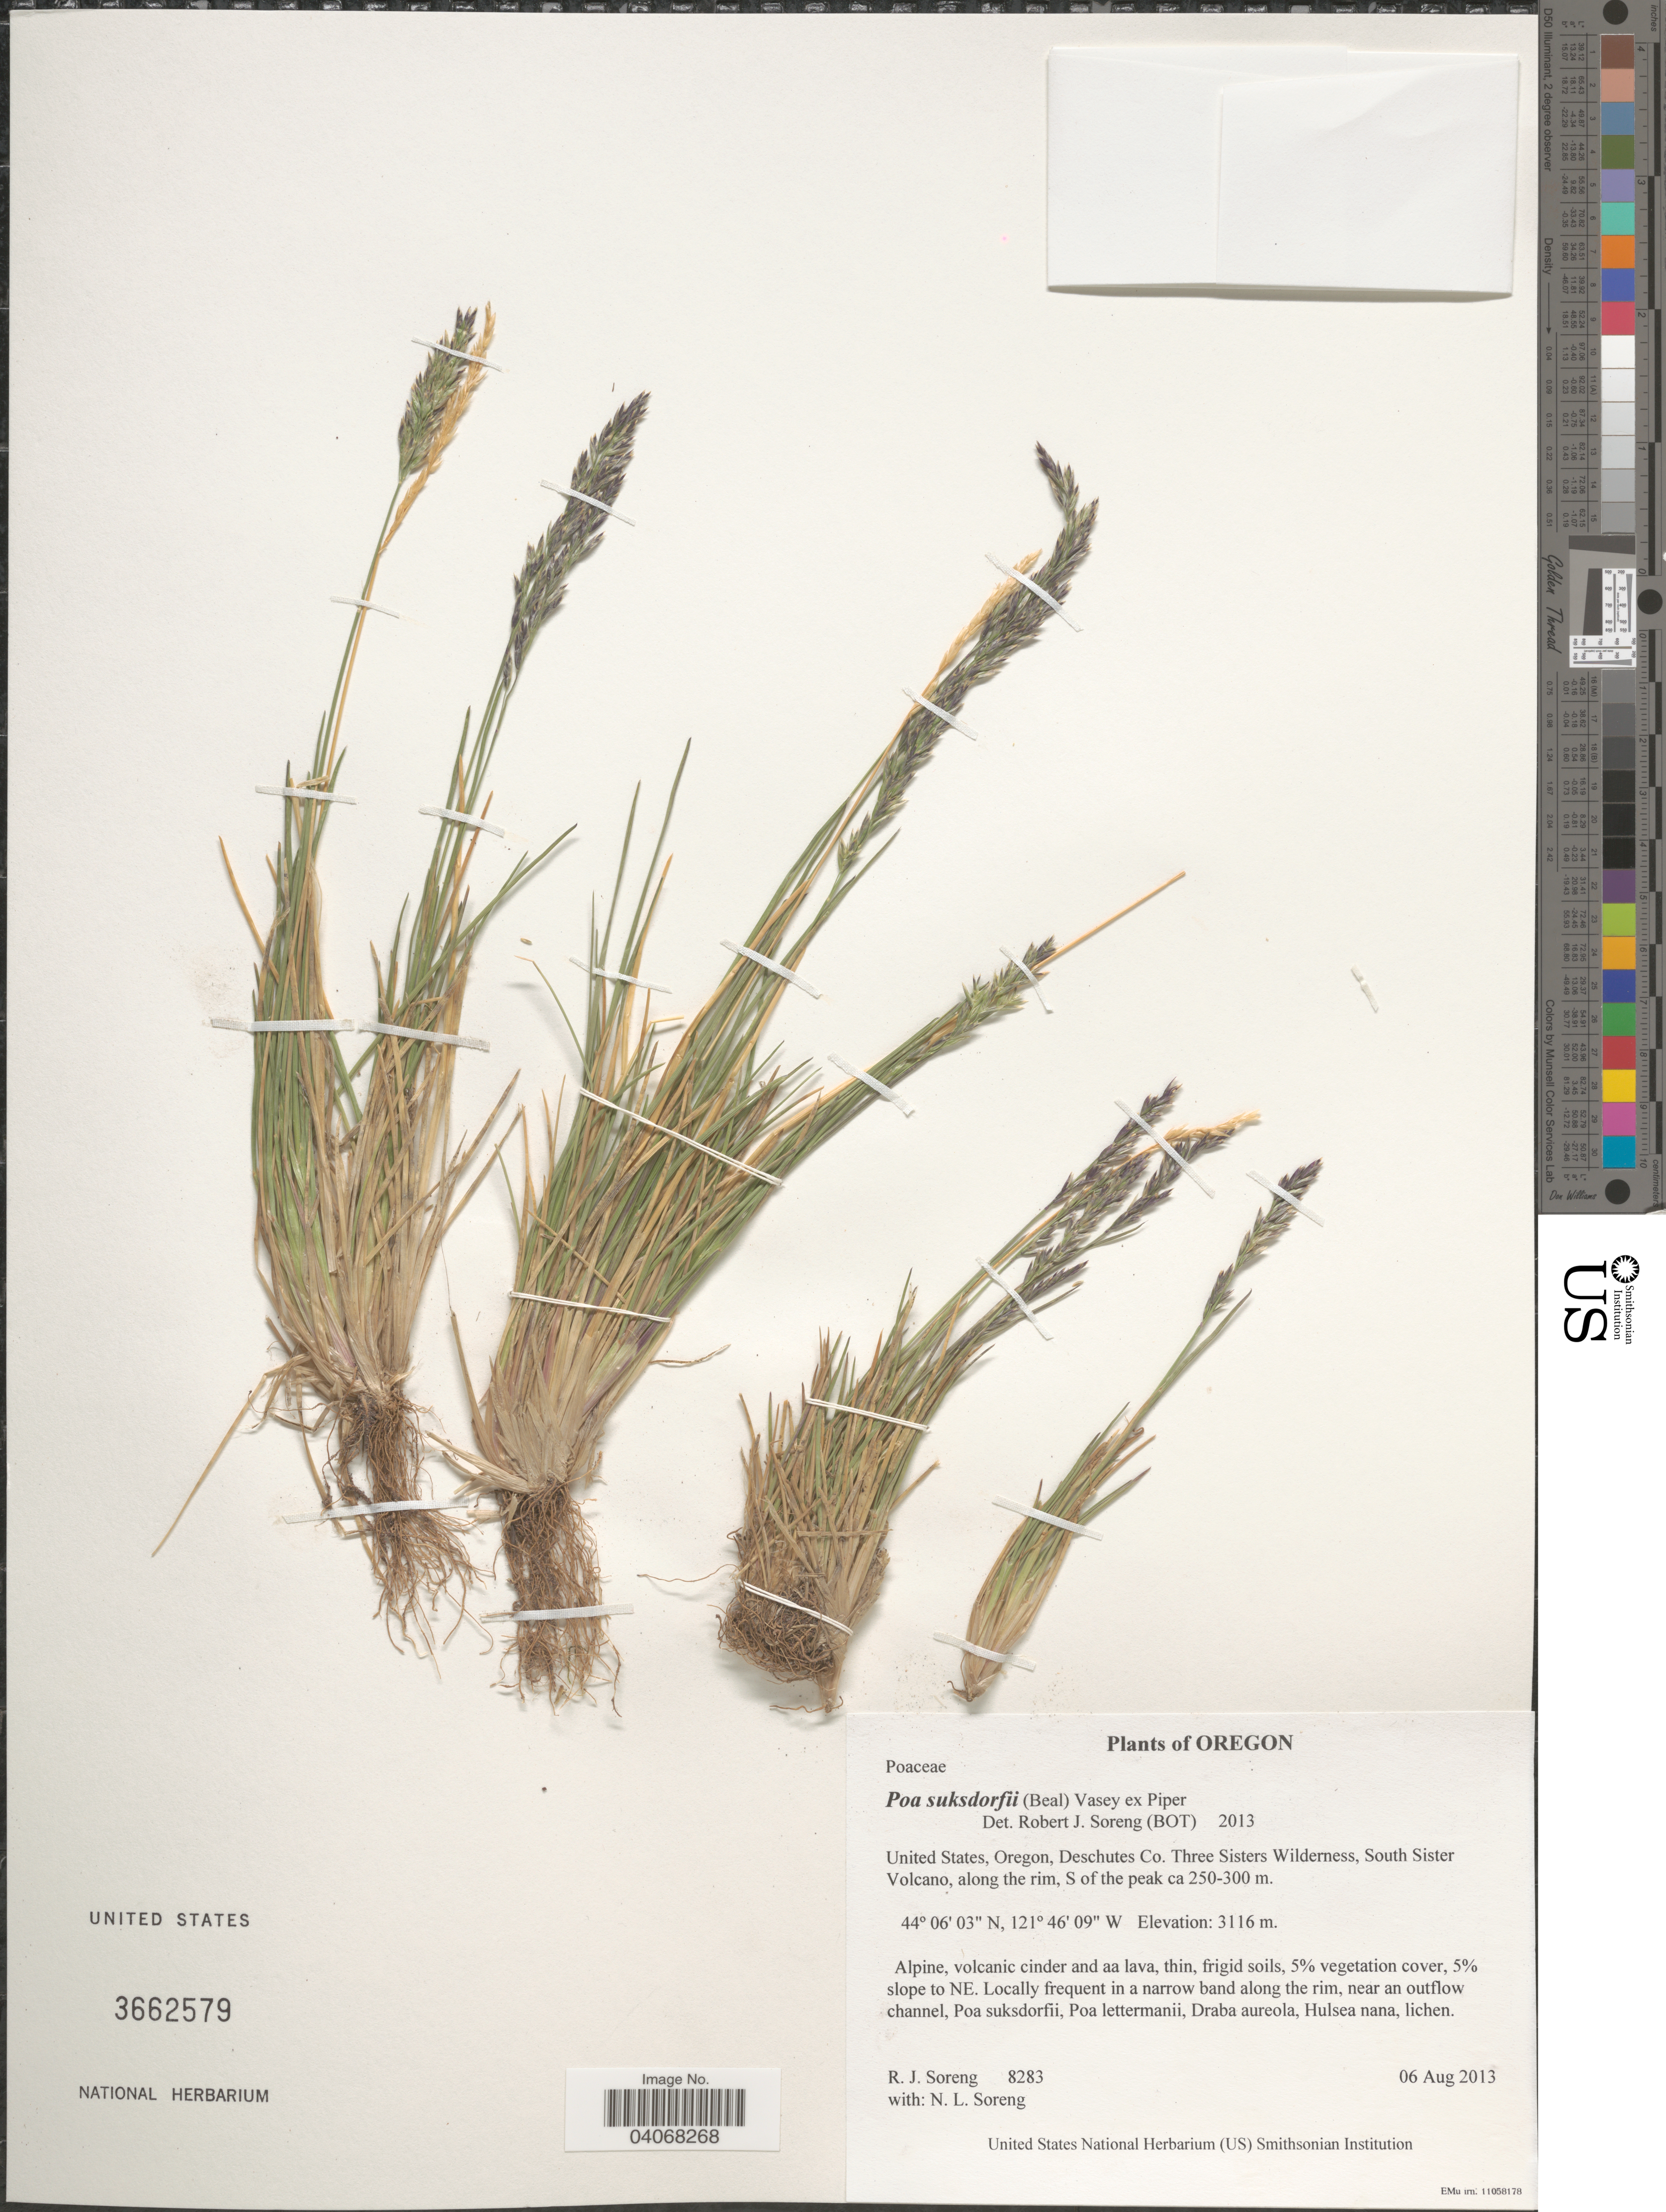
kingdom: Plantae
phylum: Tracheophyta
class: Liliopsida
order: Poales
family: Poaceae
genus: Poa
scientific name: Poa suksdorfii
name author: (W.J. Beal) Vasey ex Piper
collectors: R. J. Soreng & N. L. Soreng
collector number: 8283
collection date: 2013-08-06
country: United States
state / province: Oregon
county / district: Deschutes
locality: Deschutes Co. Three Sisters Wilderness, South Sister Volcano, along the rim, S of the peak ca 250-300 m. Locally frequent in a narrow band along the rim, near an outflow channel.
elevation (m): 3116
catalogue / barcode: US 3662579